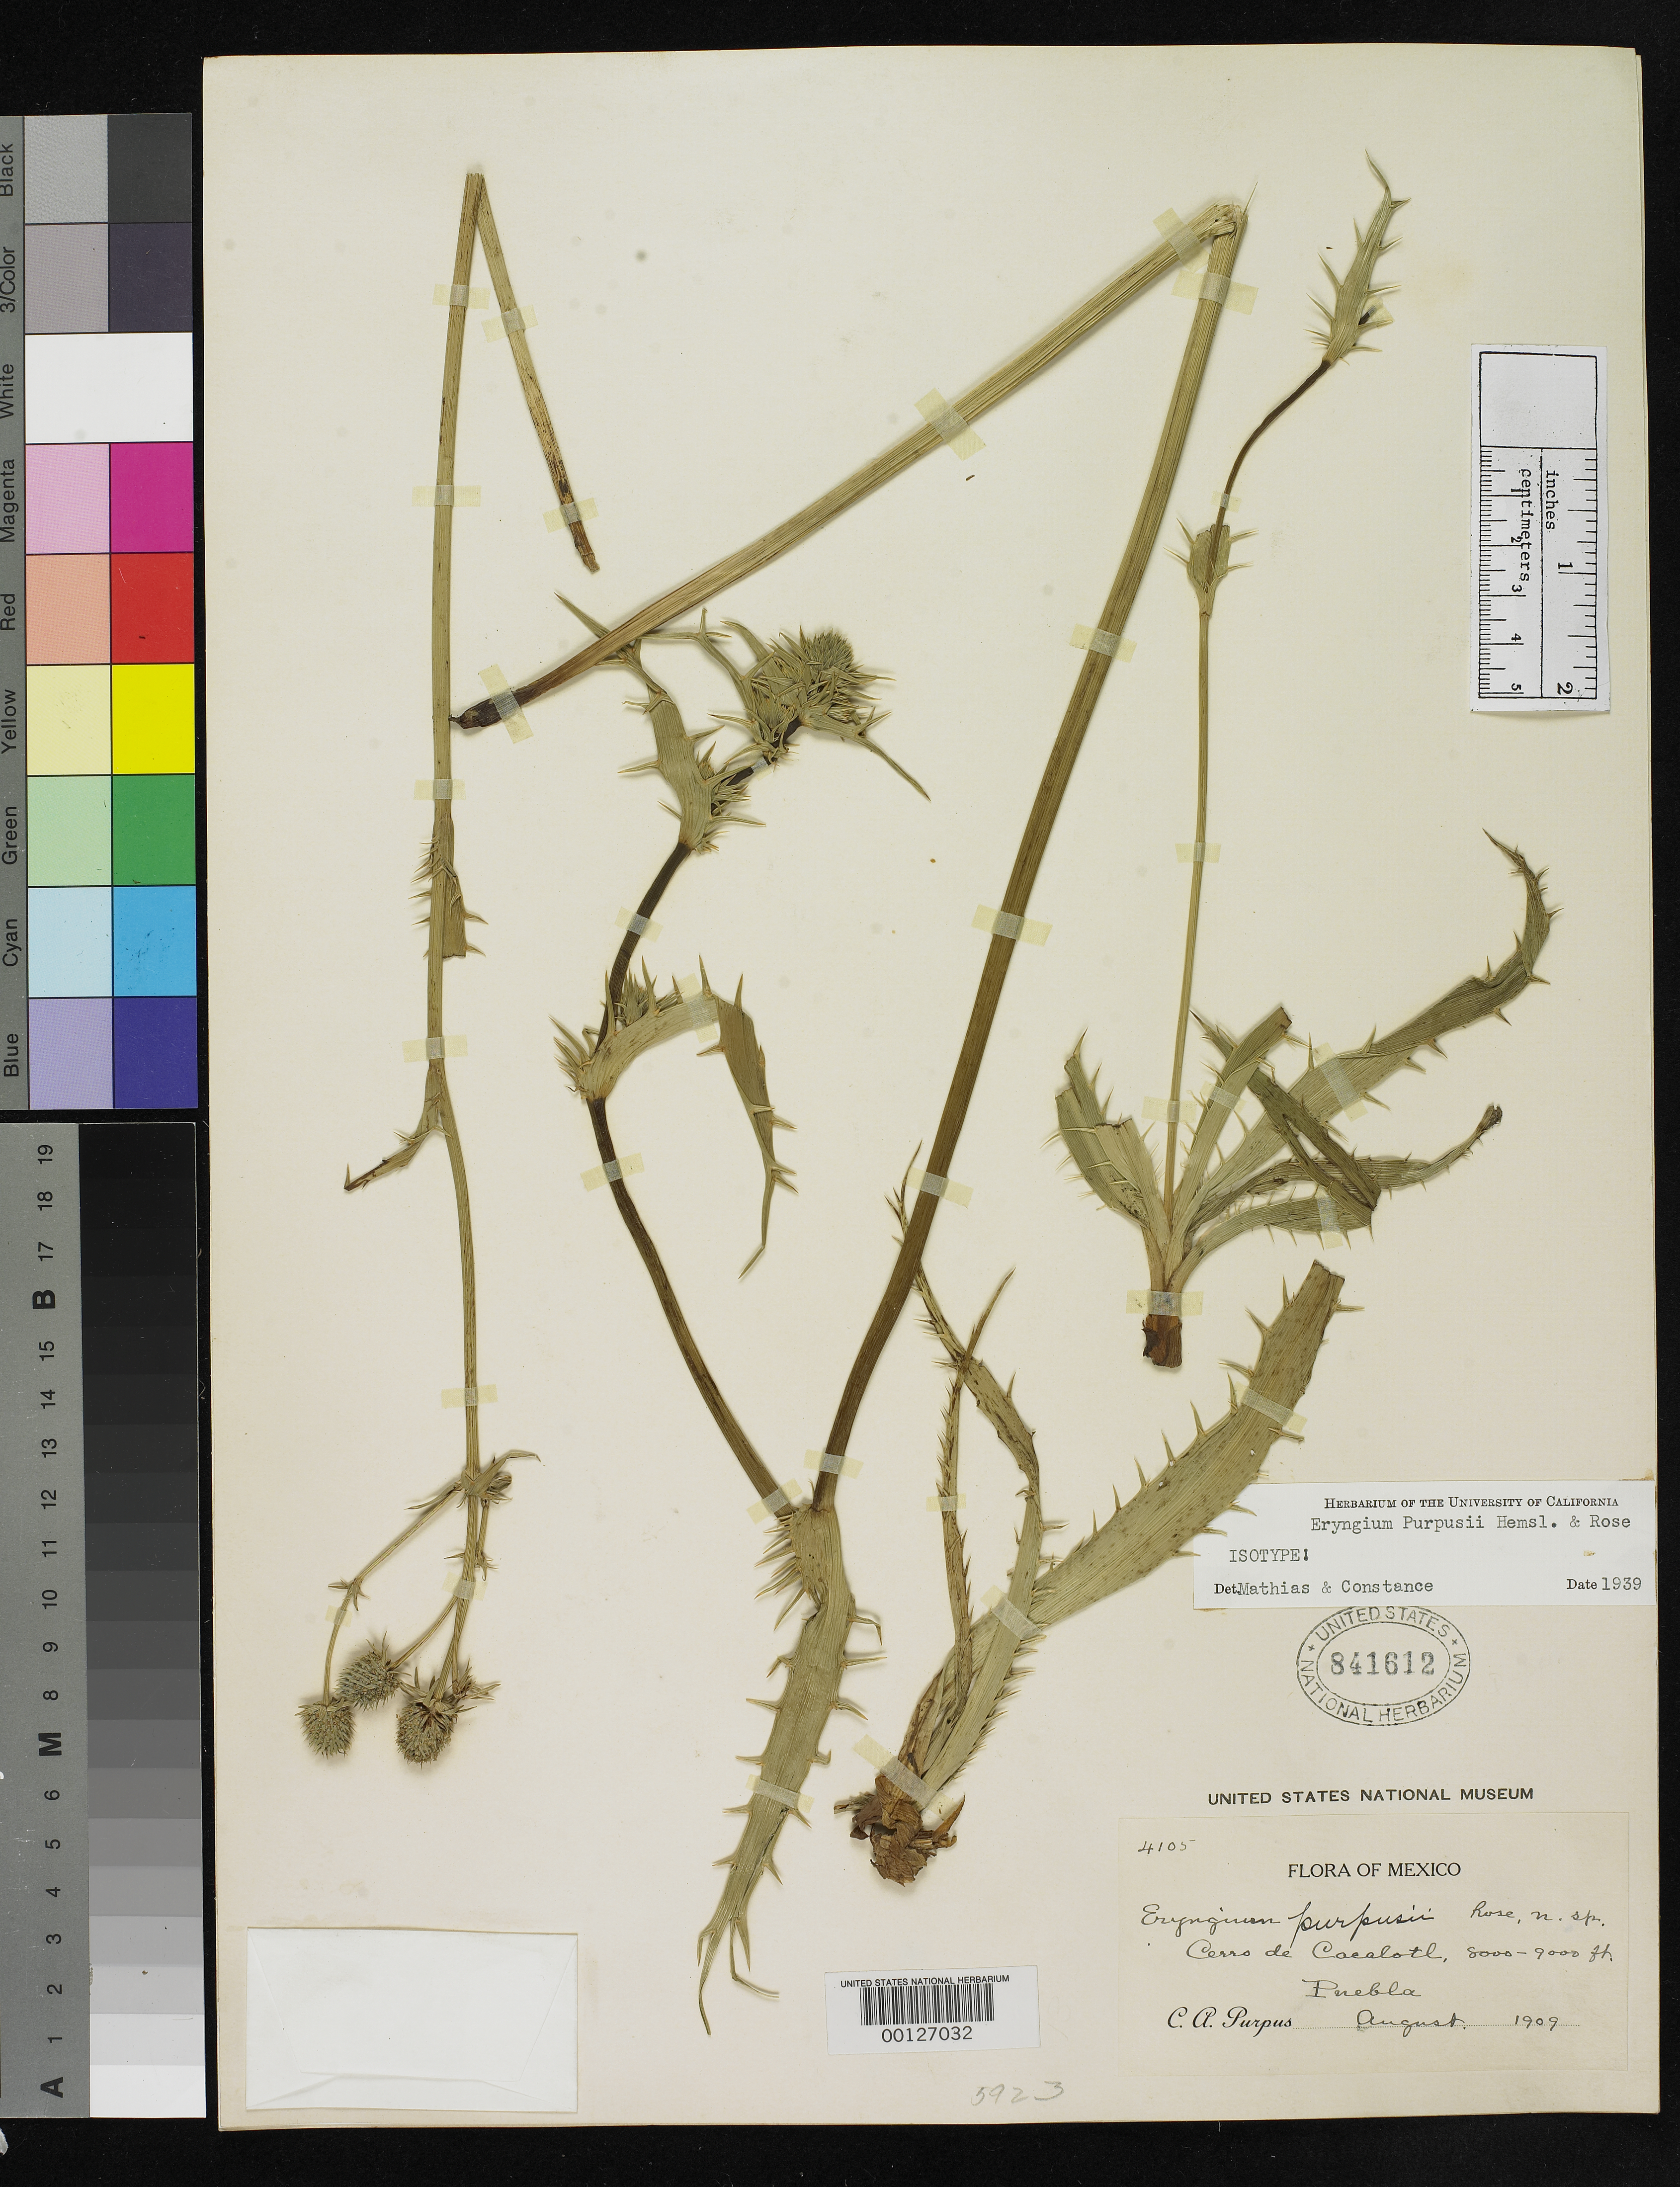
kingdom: Plantae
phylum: Tracheophyta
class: Magnoliopsida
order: Apiales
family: Apiaceae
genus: Eryngium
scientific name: Eryngium purpusii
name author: Hemsl. & Rose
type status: Isotype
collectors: C. A. Purpus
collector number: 4105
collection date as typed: Aug 1909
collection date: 1909-08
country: Mexico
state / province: Puebla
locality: Cerro de Caco Lotl.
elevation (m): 2438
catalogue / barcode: US 841612